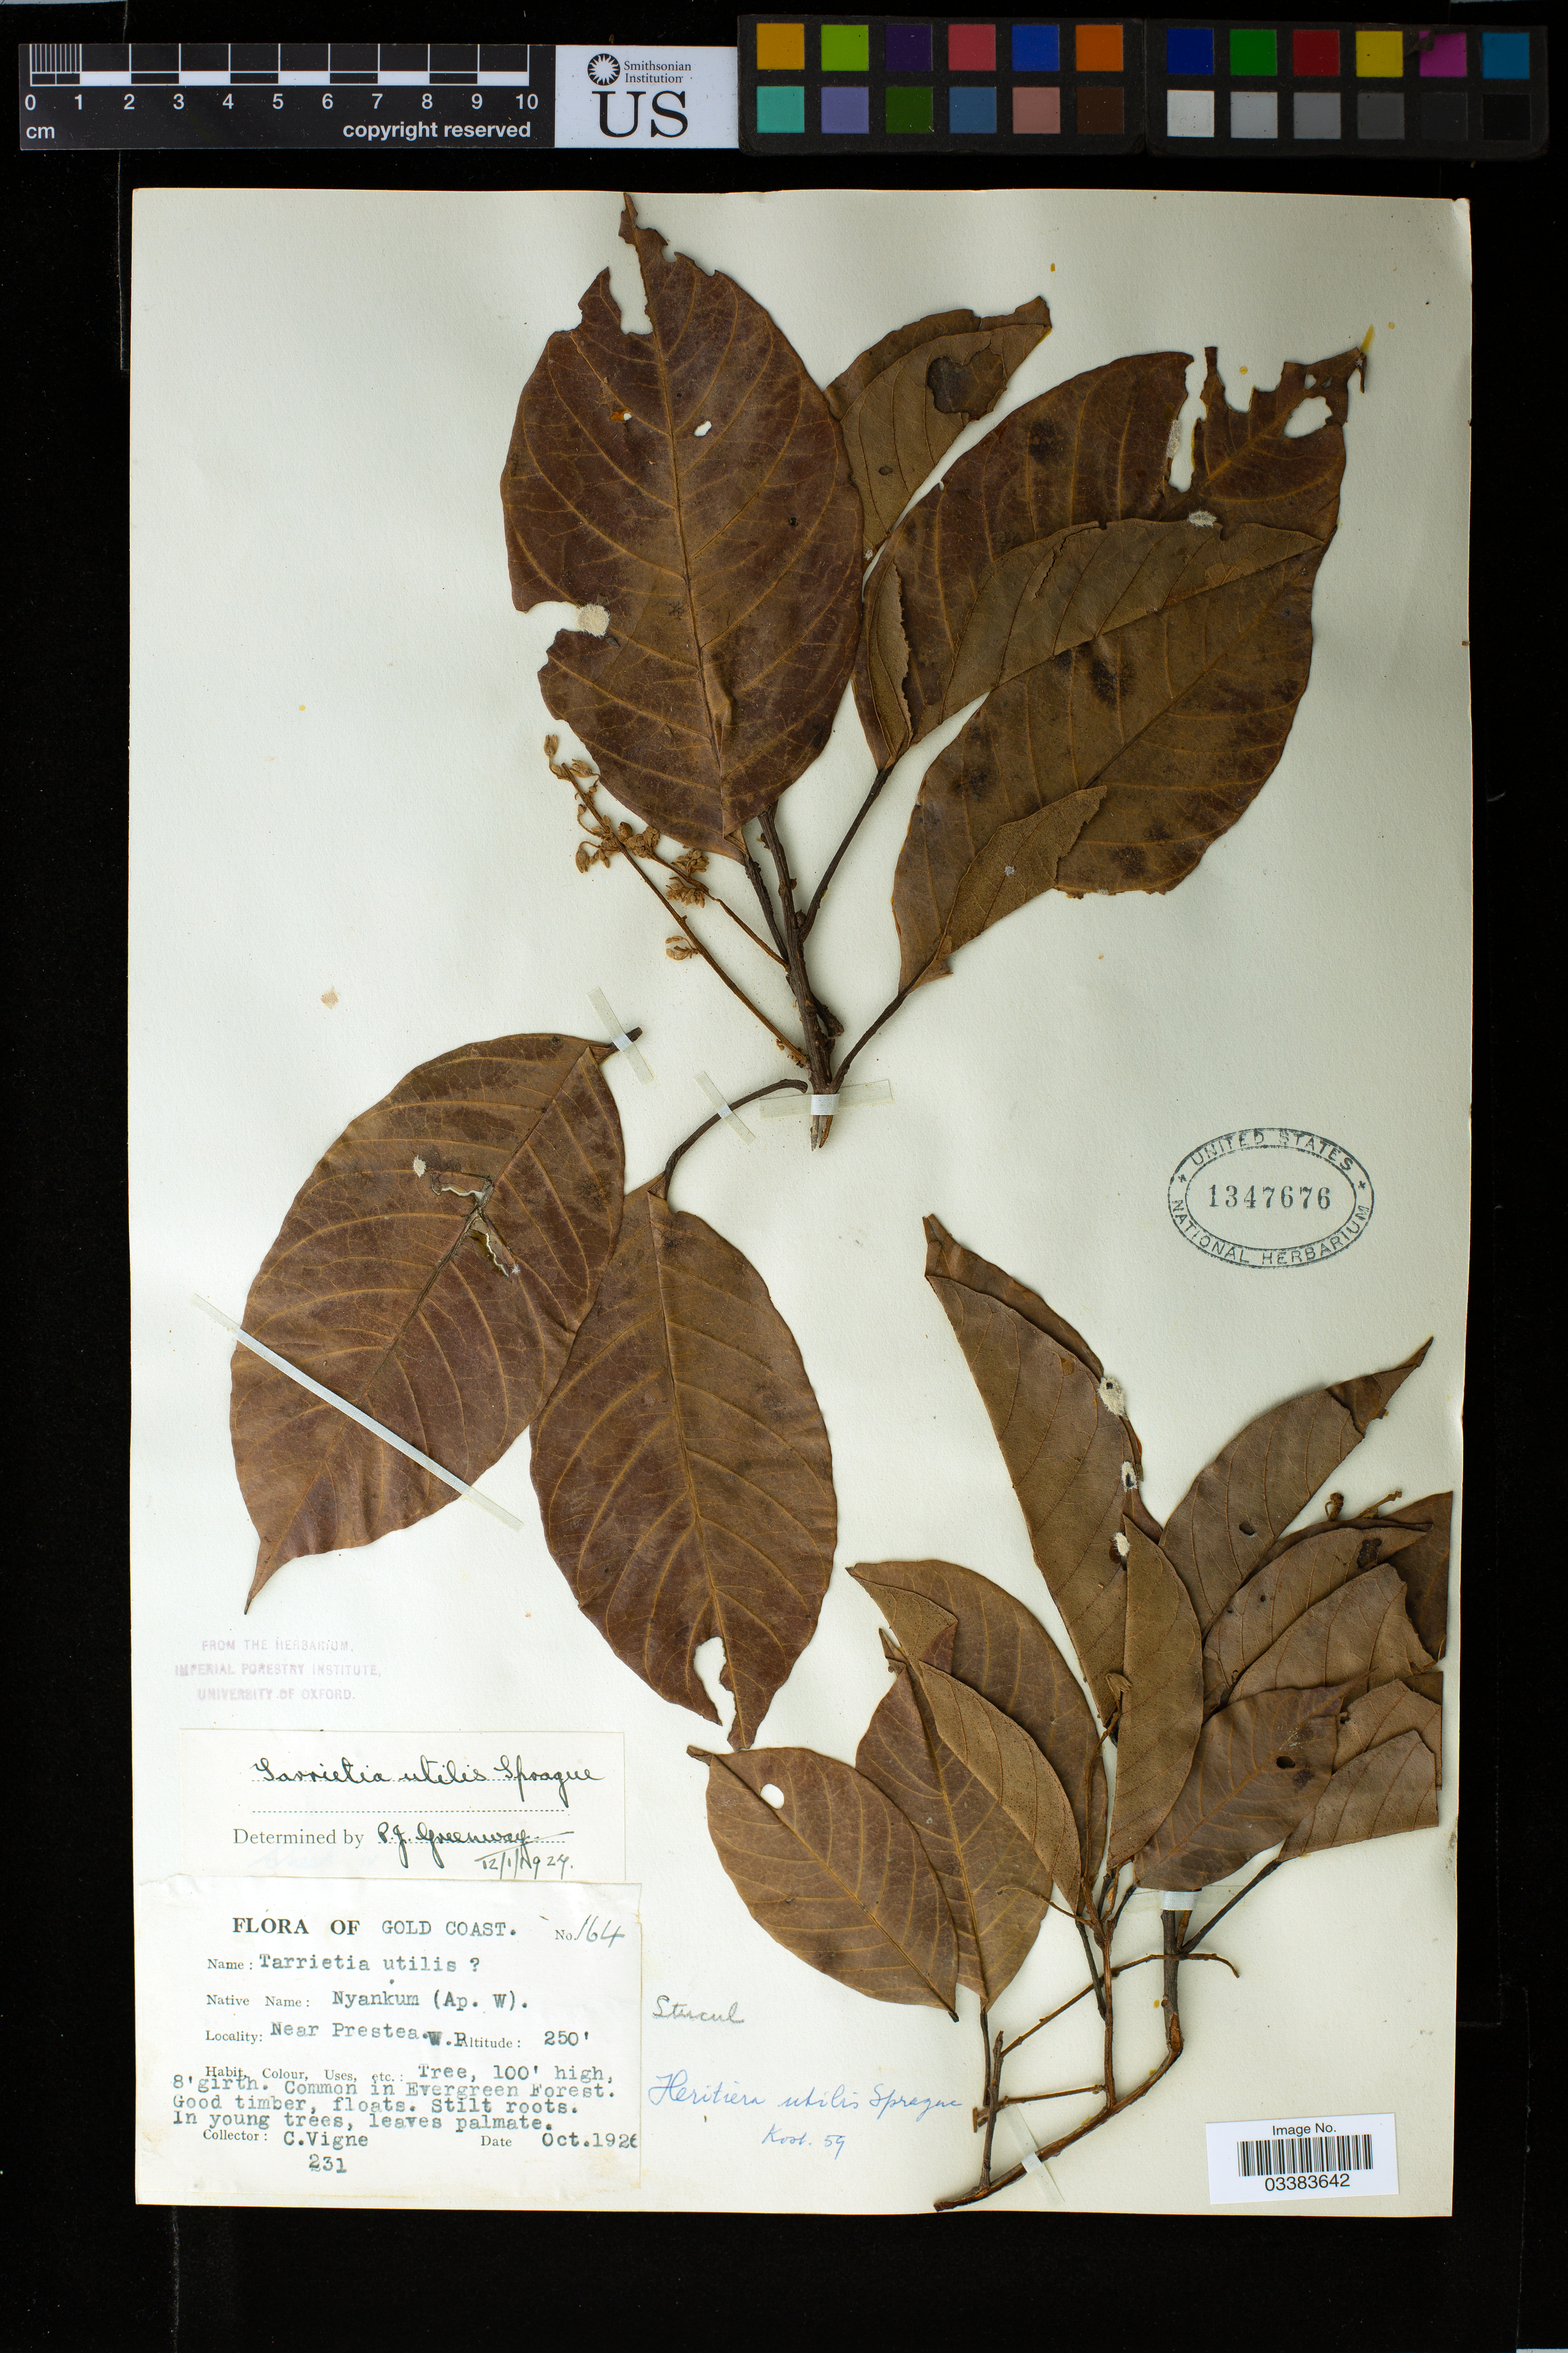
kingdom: Plantae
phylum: Tracheophyta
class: Magnoliopsida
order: Malvales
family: Malvaceae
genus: Heritiera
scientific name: Heritiera utilis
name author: (Sprague) Sprague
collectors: C. Vigne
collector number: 164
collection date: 1926-10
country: Ghana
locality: near Prestea, W.P.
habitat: Common in Evergreen forest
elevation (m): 76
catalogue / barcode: US 1347676